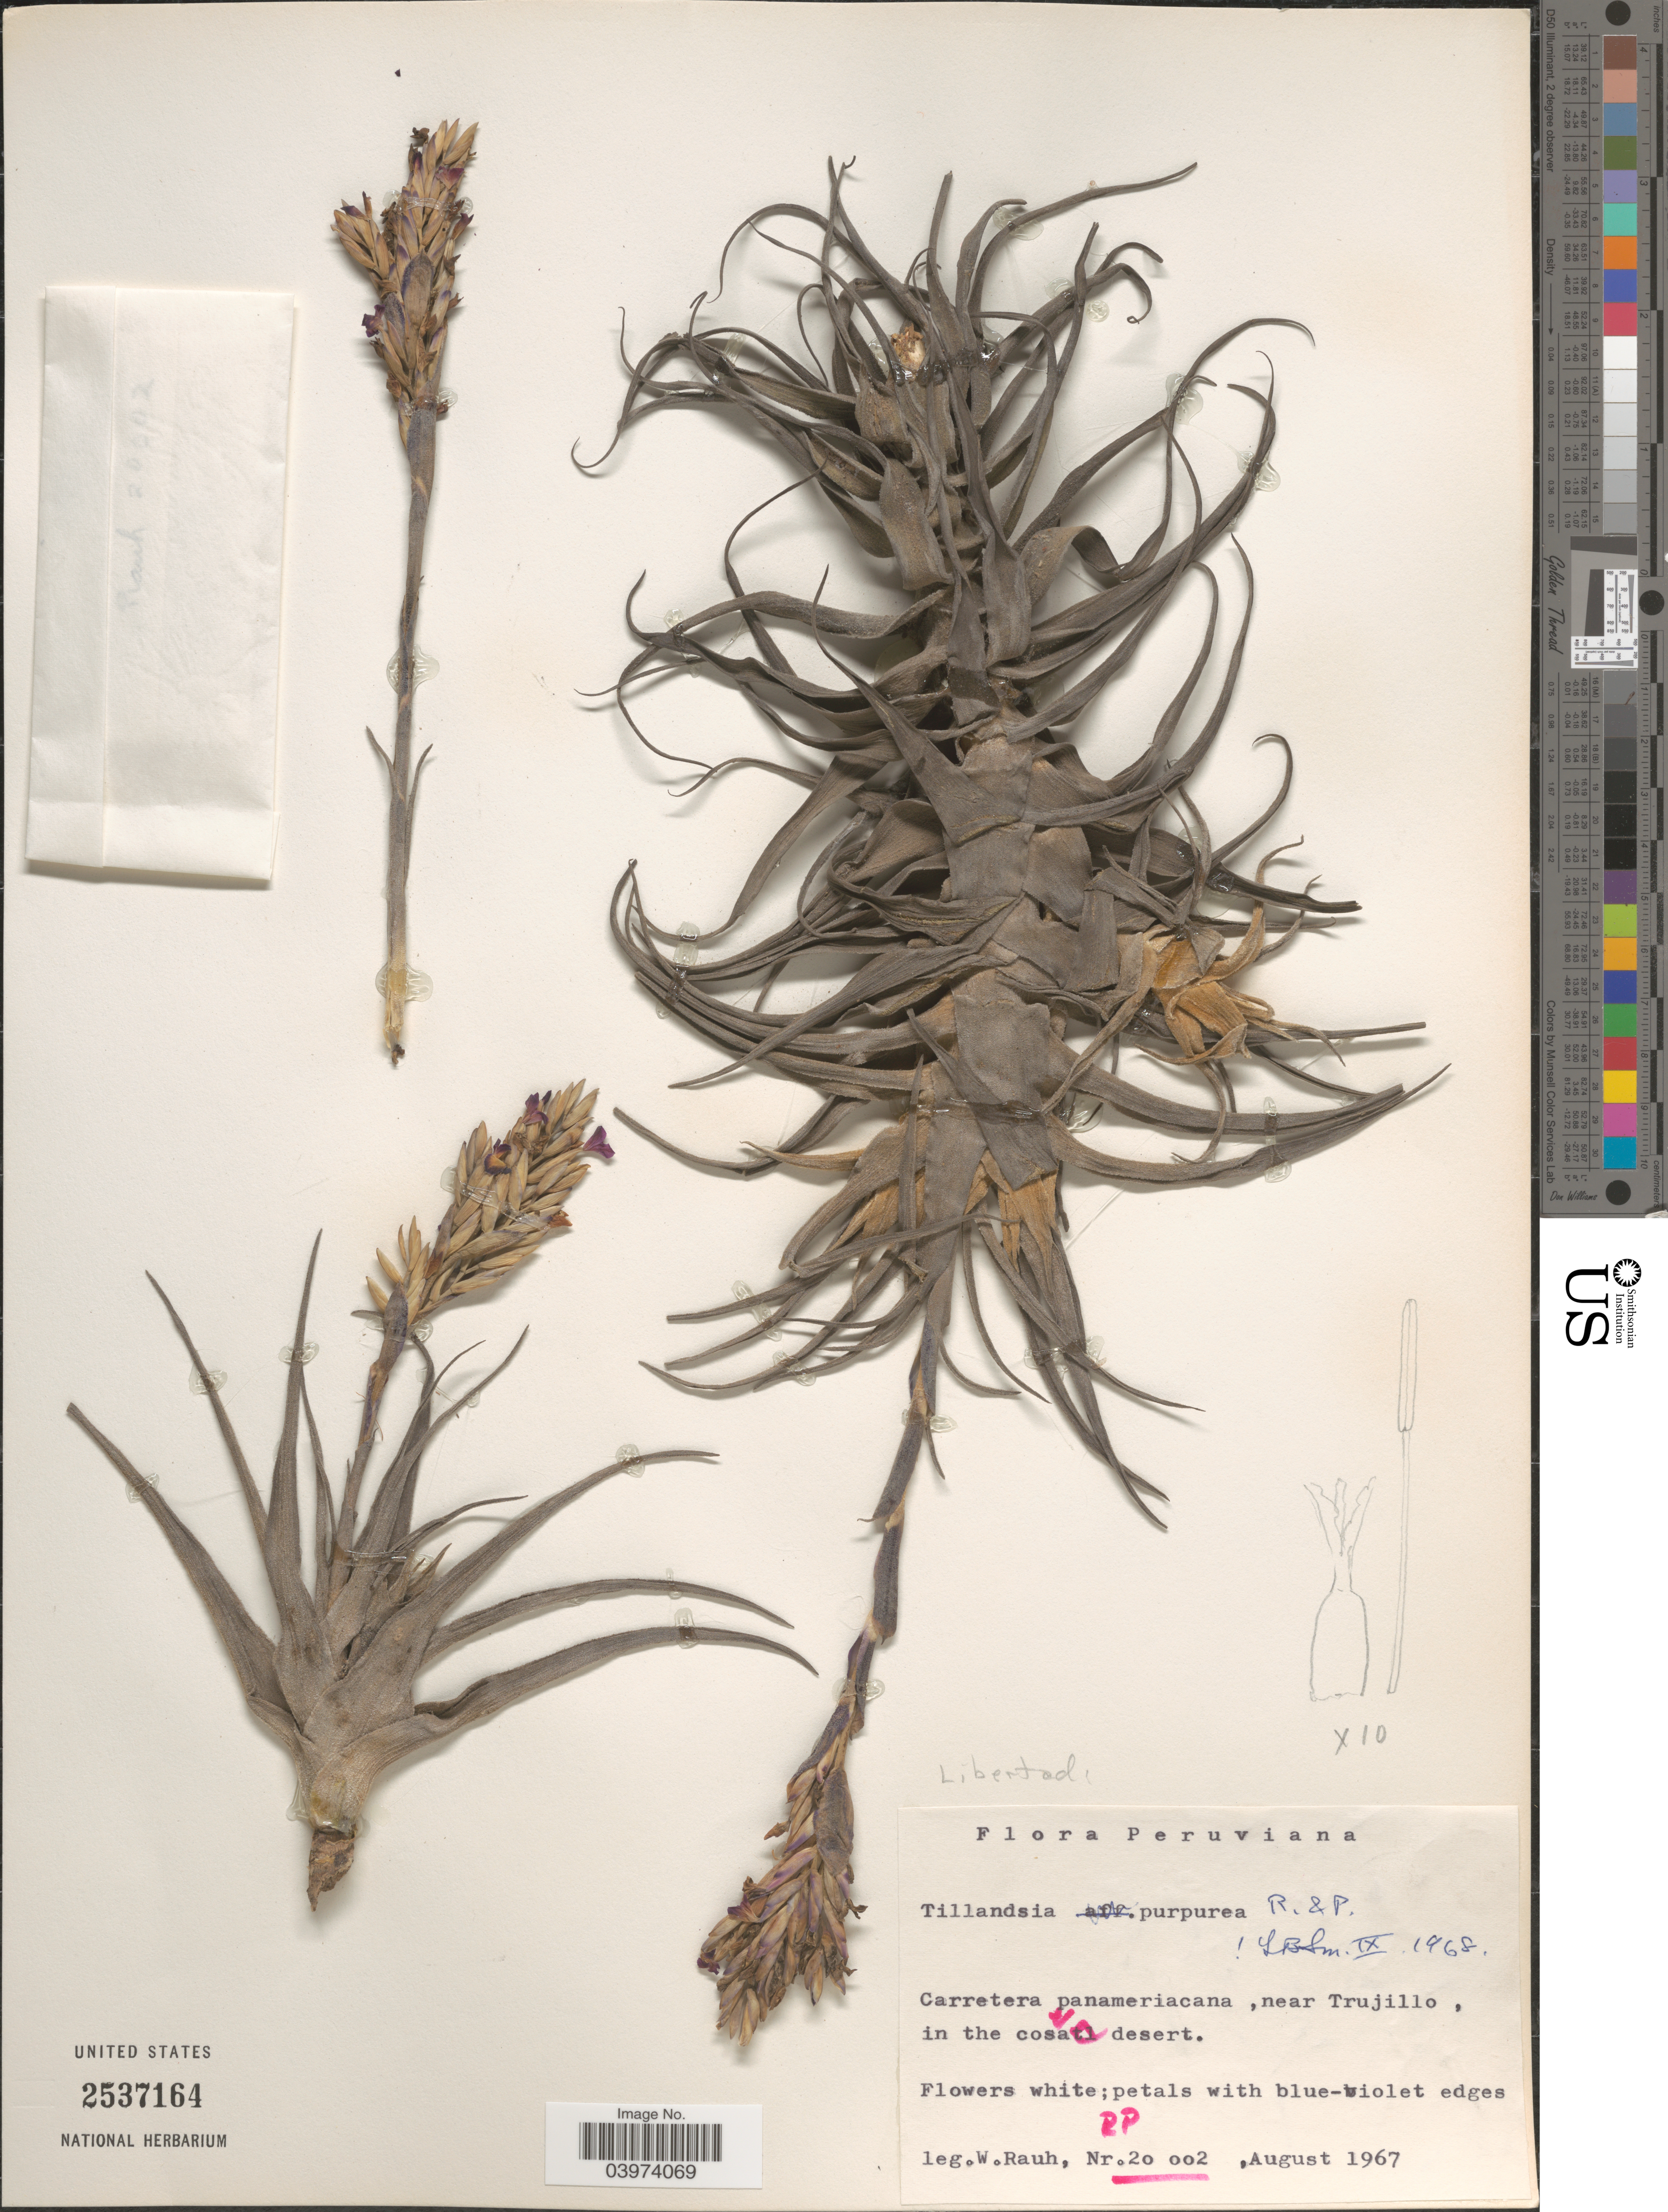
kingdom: Plantae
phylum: Tracheophyta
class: Liliopsida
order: Poales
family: Bromeliaceae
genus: Tillandsia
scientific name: Tillandsia purpurea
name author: Ruiz & Pav.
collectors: W. Rauh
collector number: RP20002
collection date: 1967-08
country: Peru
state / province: La Libertad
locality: Libertad. Carretera panamericana, near Trujillo, in the cacao desert.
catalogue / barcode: US 2537164